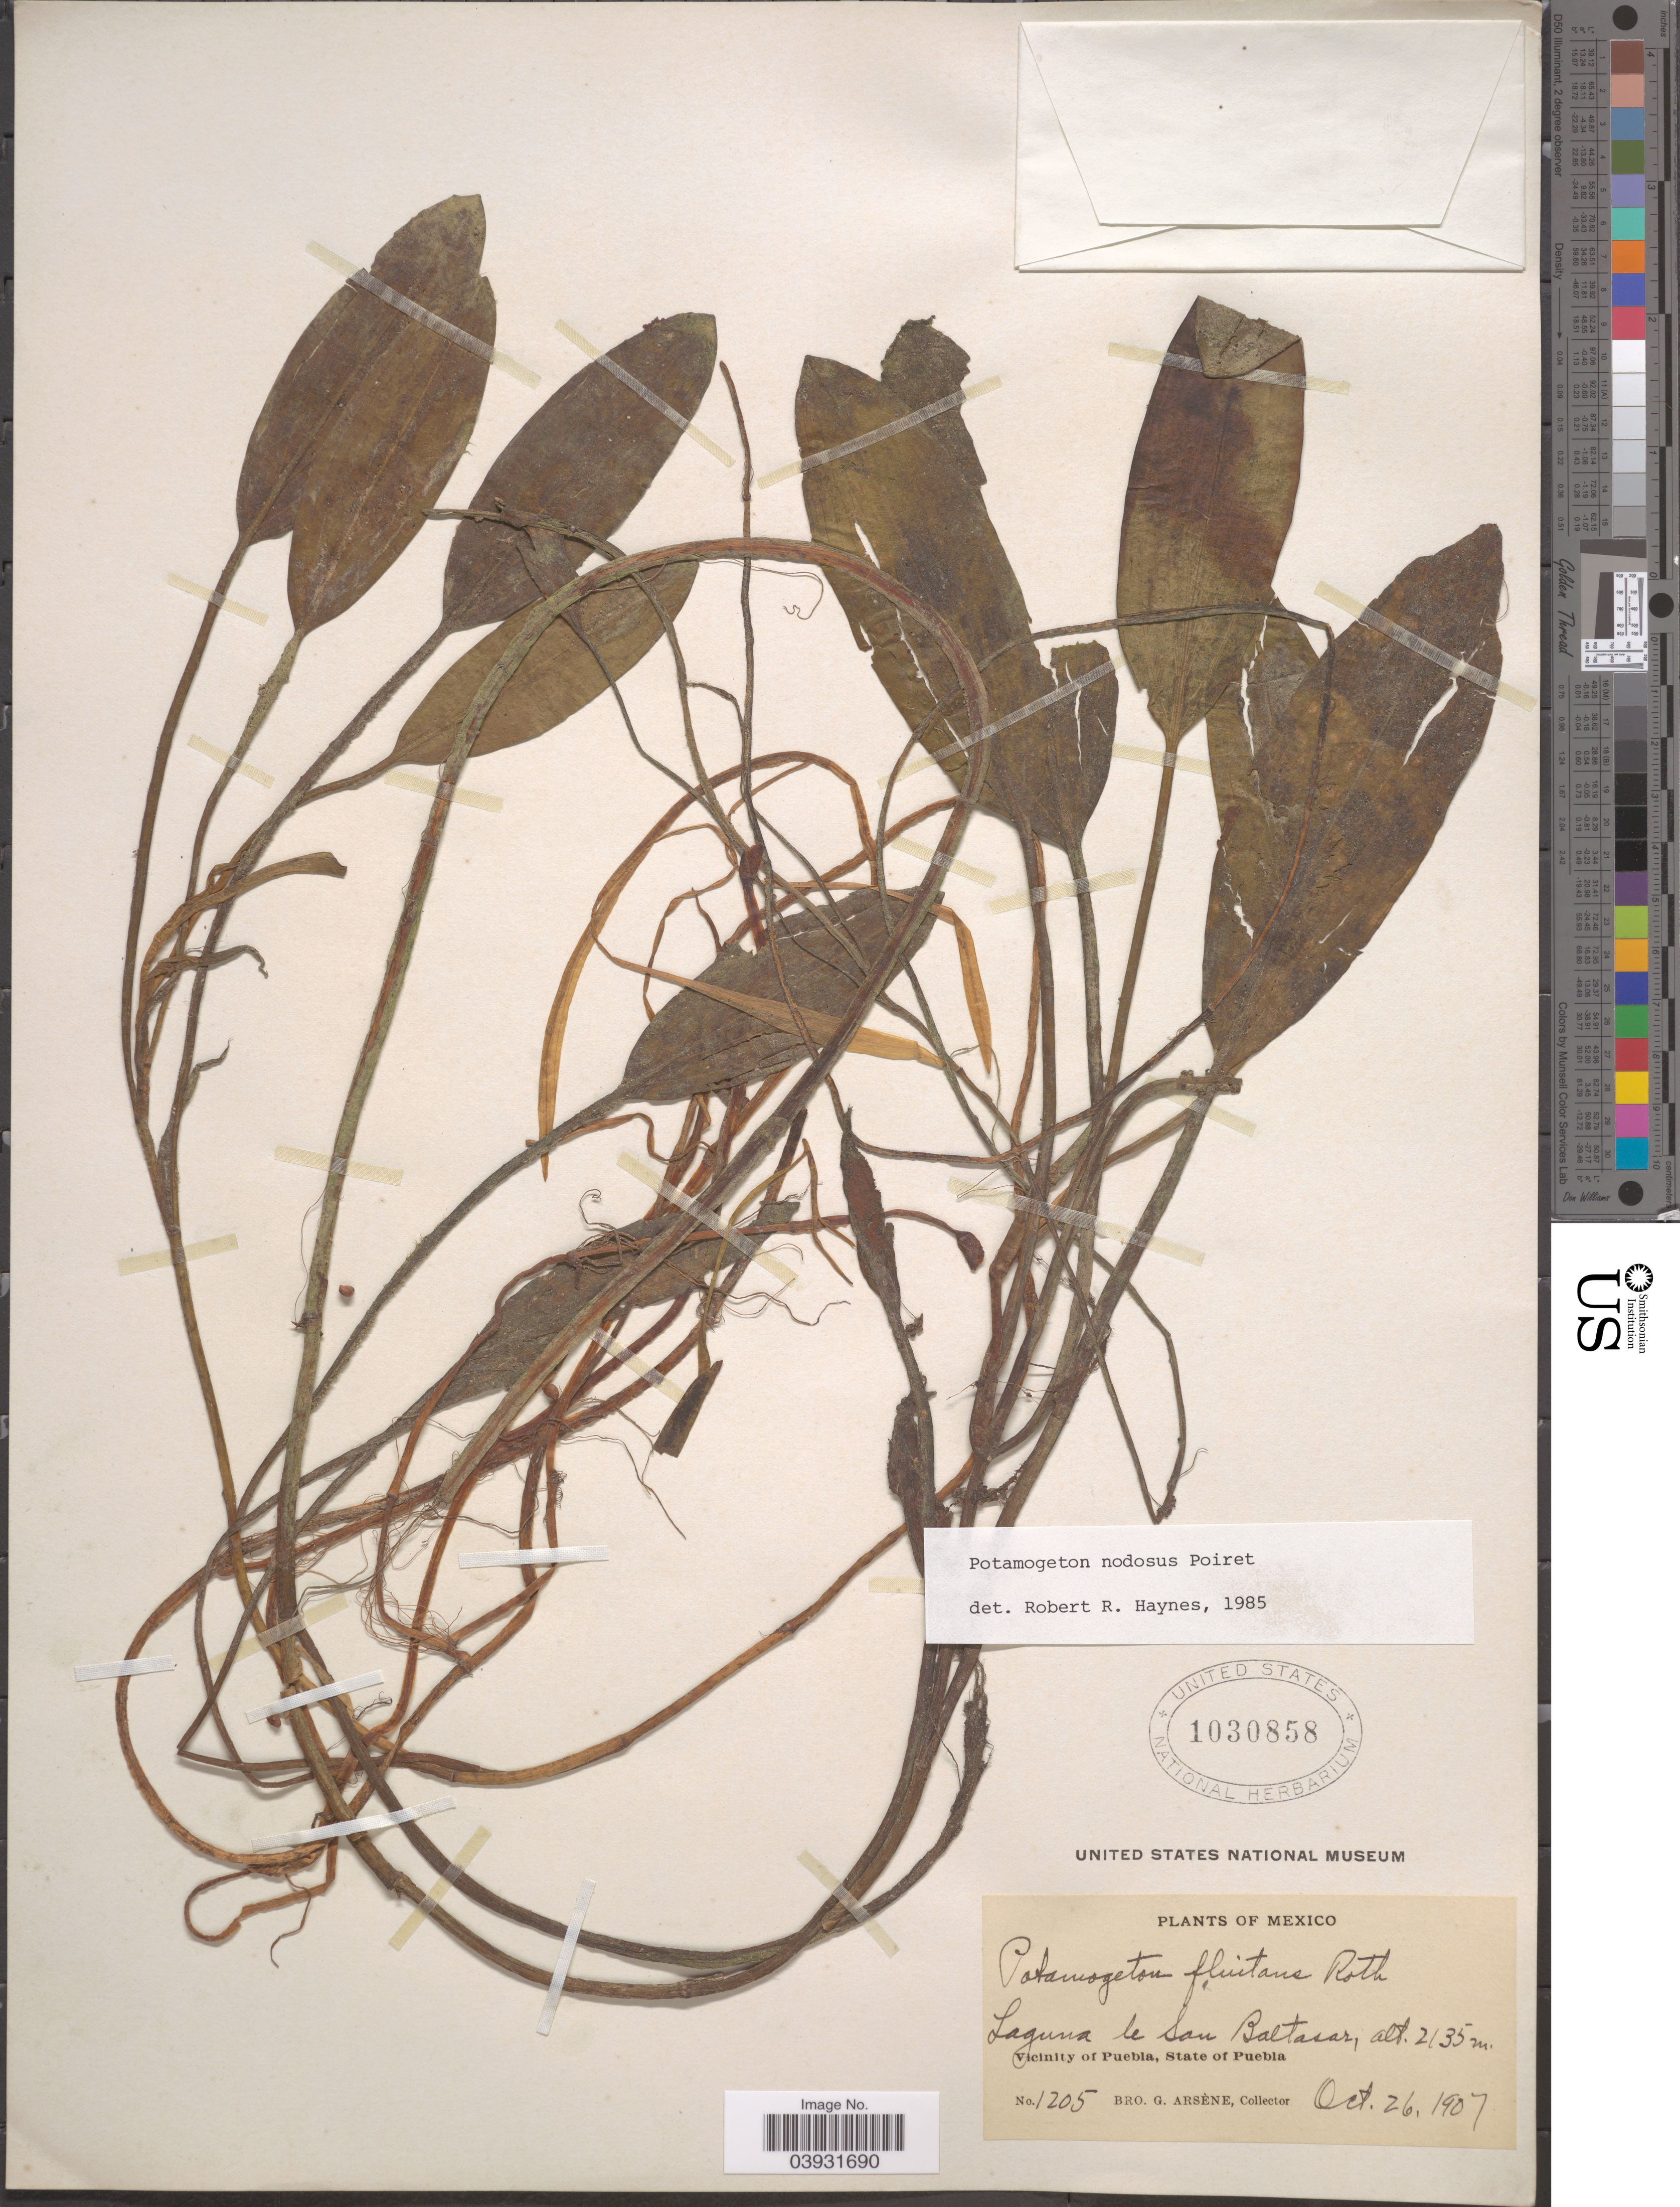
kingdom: Plantae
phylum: Tracheophyta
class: Liliopsida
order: Alismatales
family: Potamogetonaceae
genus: Potamogeton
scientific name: Potamogeton nodosus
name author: Poir.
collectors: Bro. G. Arsène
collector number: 1205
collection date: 1907-10-26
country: Mexico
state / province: Puebla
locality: Laguna le San Baltasar. Vicinity of Puebla.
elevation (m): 2135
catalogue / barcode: US 1030858